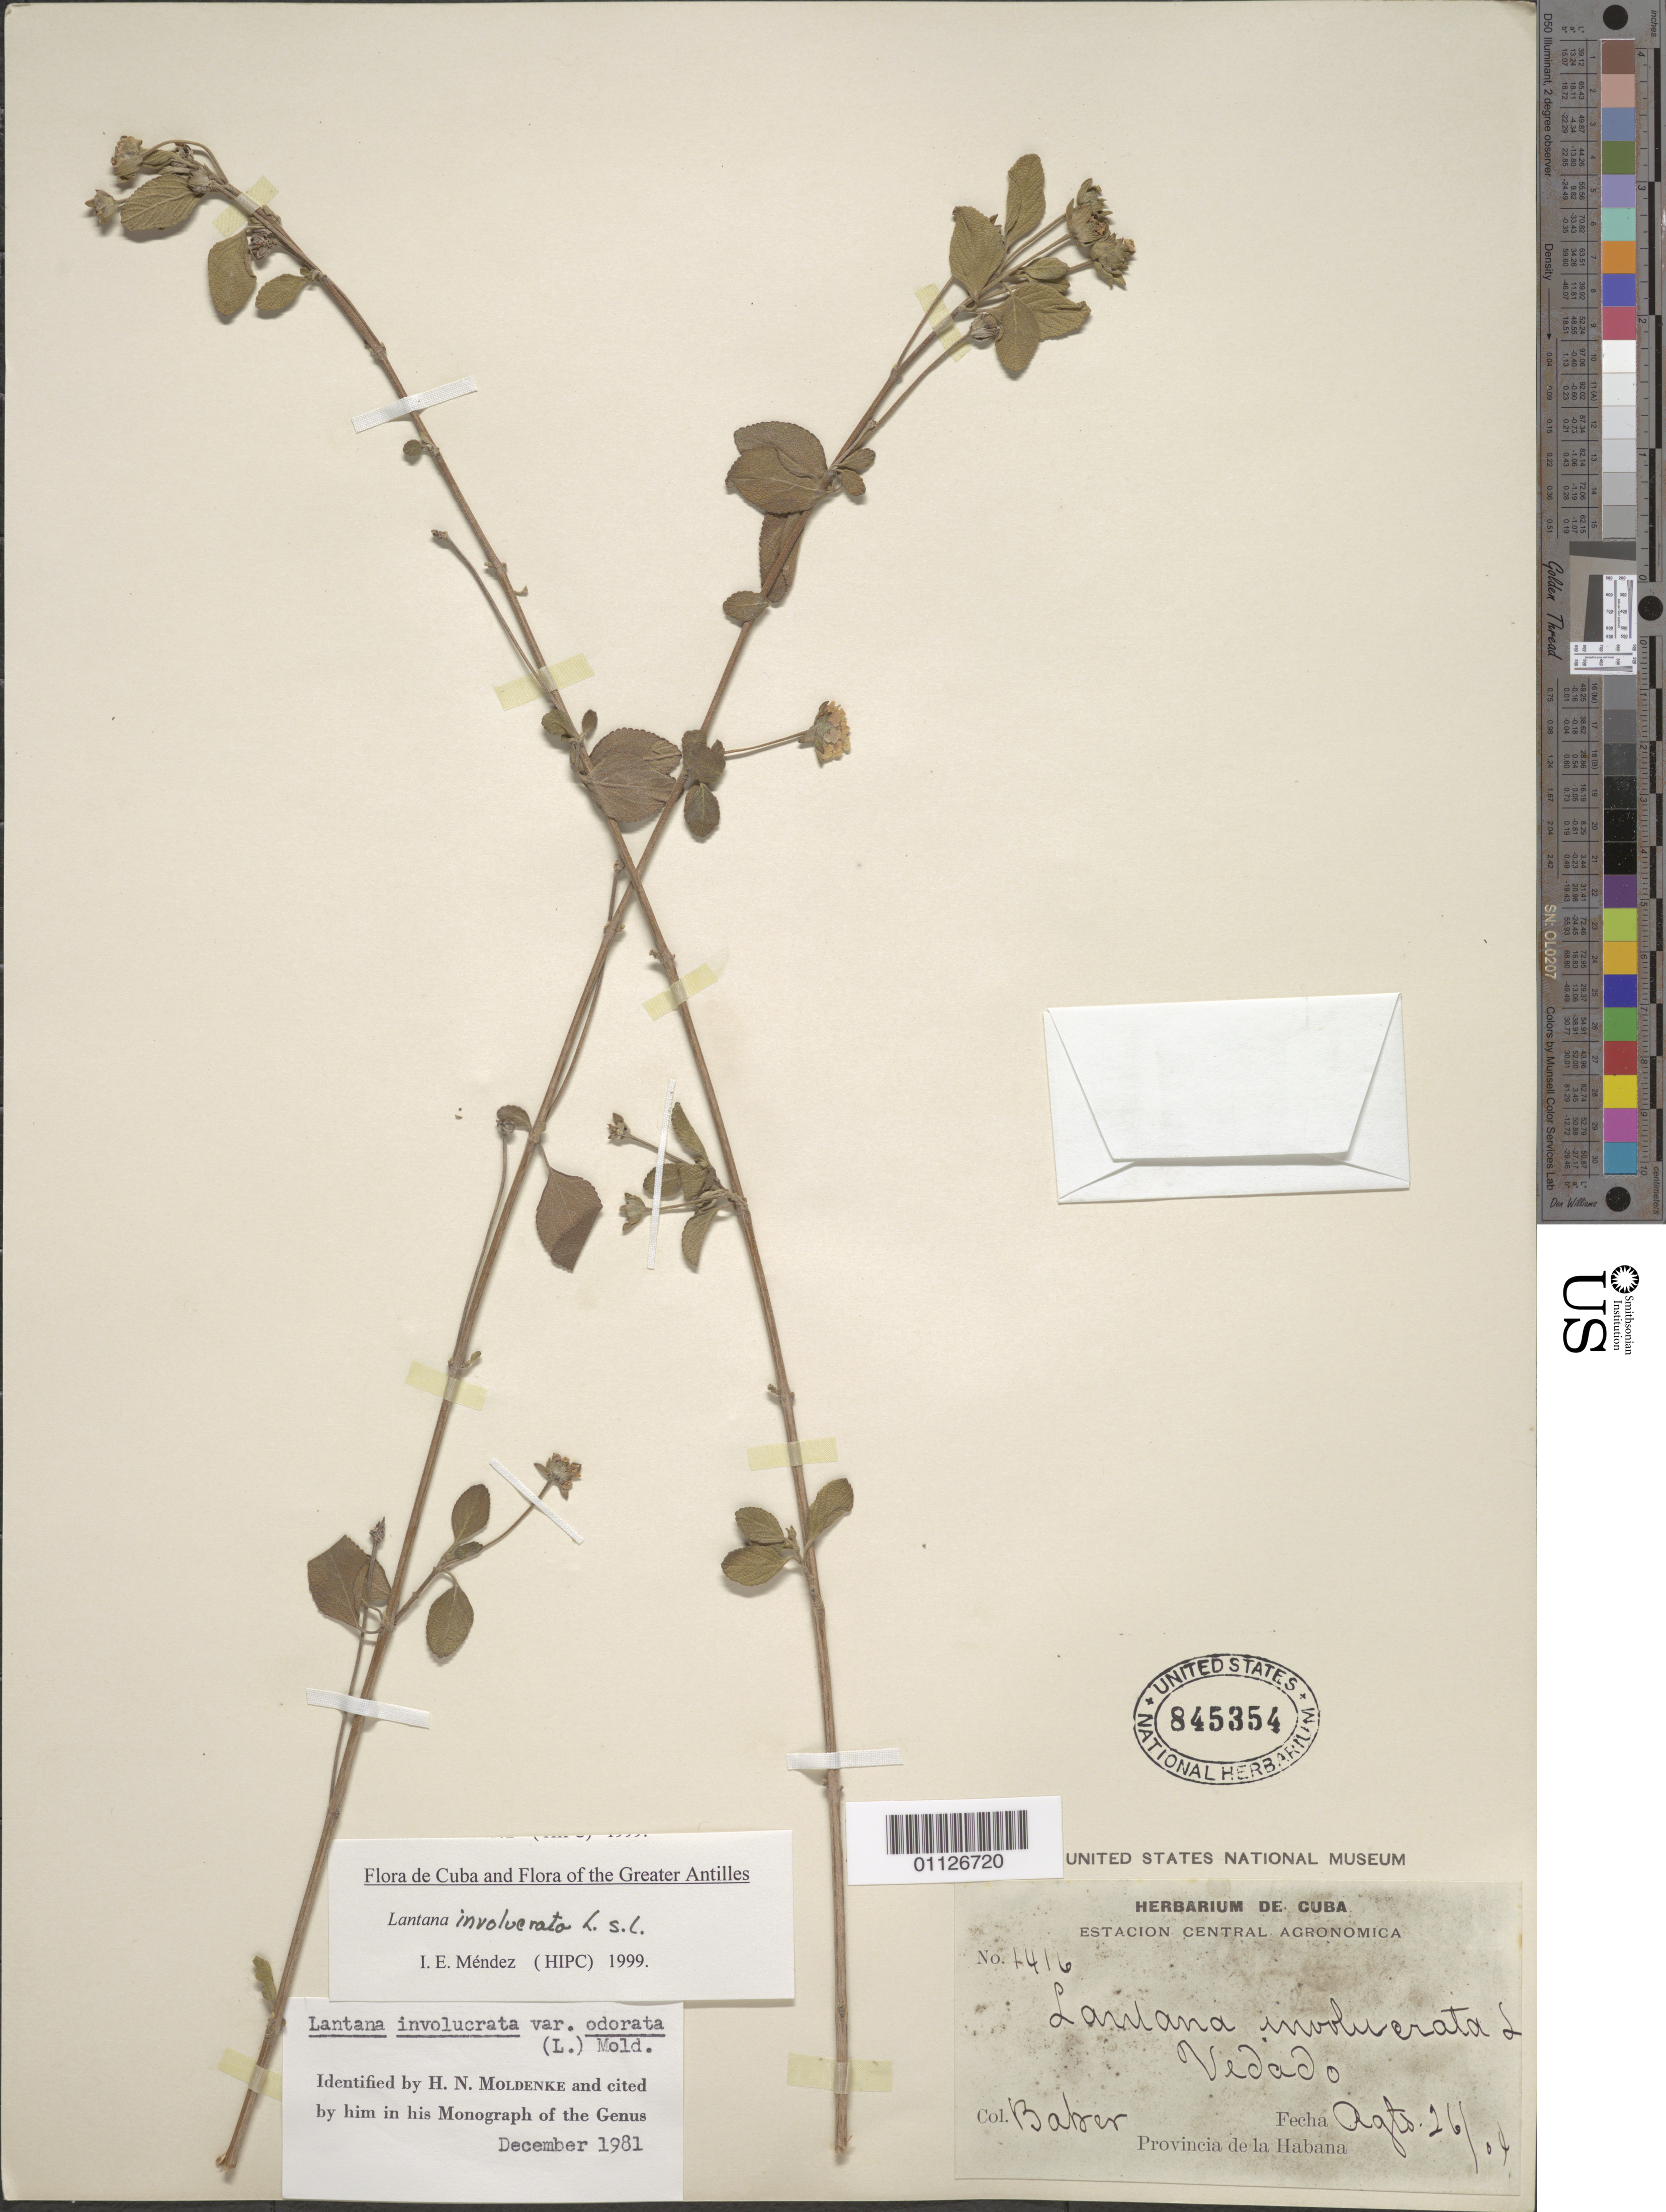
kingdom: Plantae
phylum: Tracheophyta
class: Magnoliopsida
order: Lamiales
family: Verbenaceae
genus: Lantana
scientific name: Lantana involucrata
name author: L.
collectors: C. F. Baker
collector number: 1416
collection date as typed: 26 Aug 1904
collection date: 1904-08-26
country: Cuba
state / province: La Habana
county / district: Municipio Boyeros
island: Cuba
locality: Vedado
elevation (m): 15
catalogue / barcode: US 845354